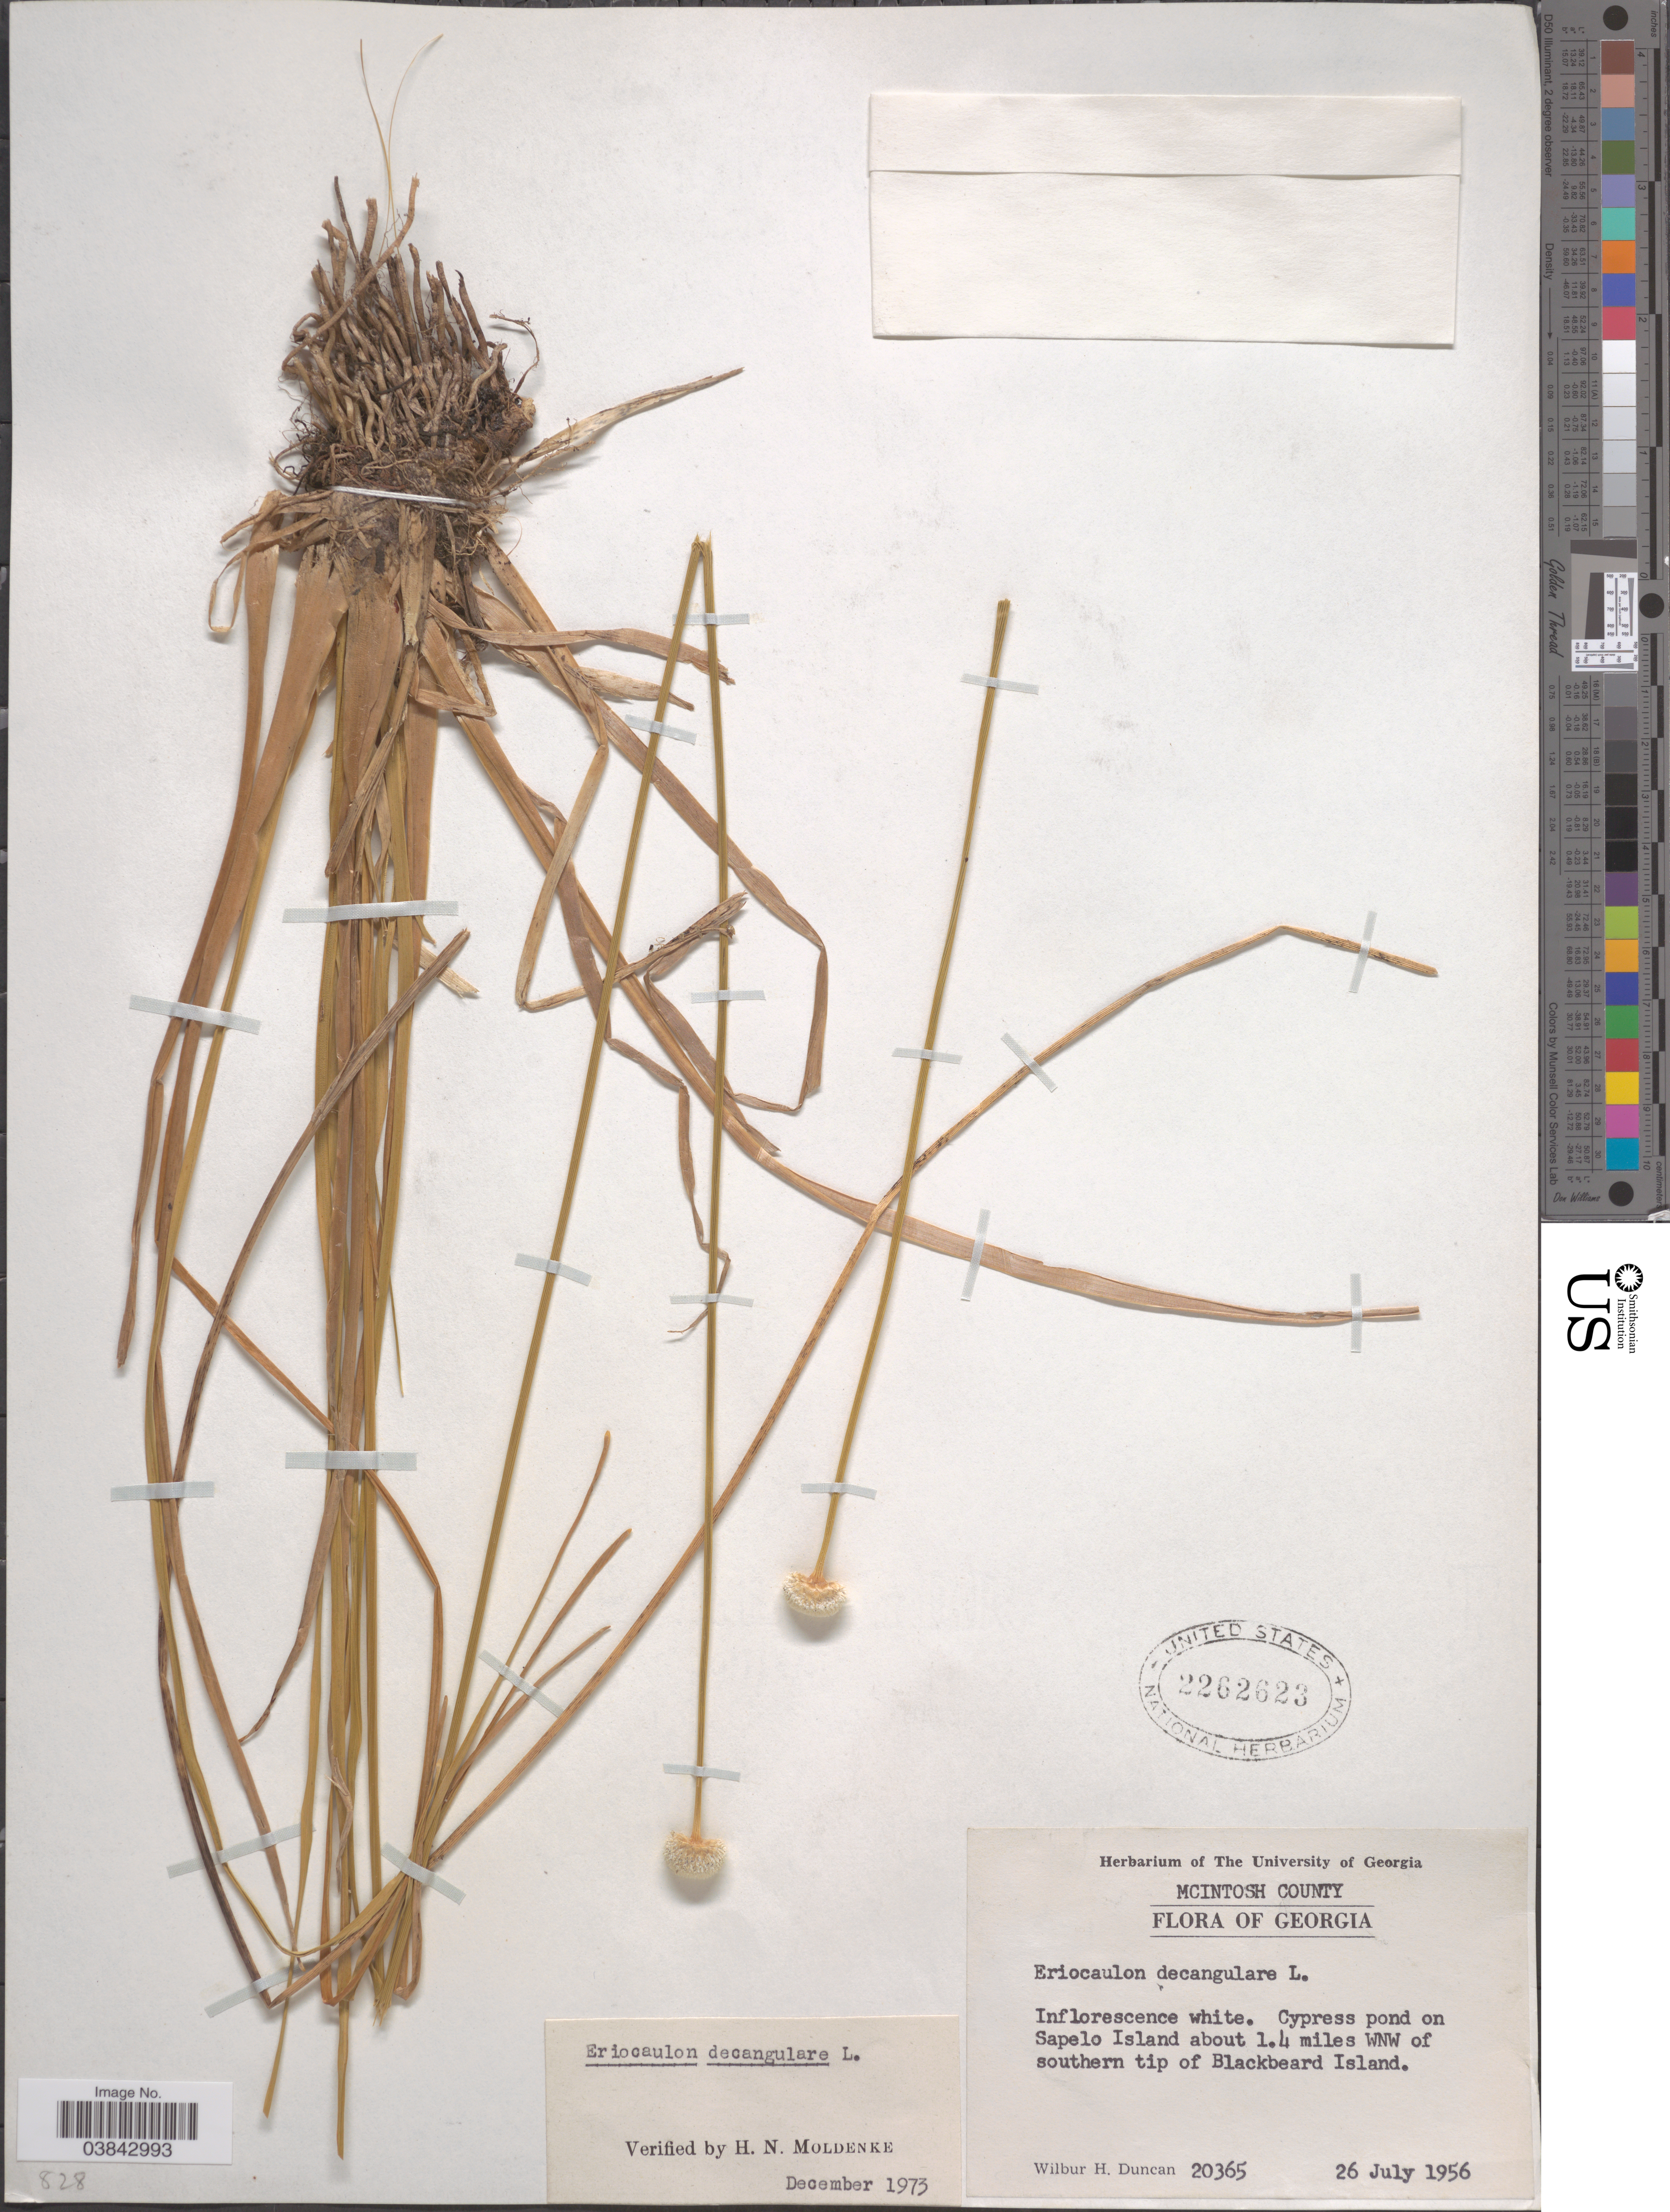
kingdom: Plantae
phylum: Tracheophyta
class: Liliopsida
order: Poales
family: Eriocaulaceae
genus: Eriocaulon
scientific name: Eriocaulon decangulare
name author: L.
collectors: W. H. Duncan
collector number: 20365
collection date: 1956-07-26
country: United States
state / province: Georgia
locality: Mcintosh County. On Sapelo Island about 1.4 miles WNW of southern tip of Blackbeard Island.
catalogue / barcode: US 2262623